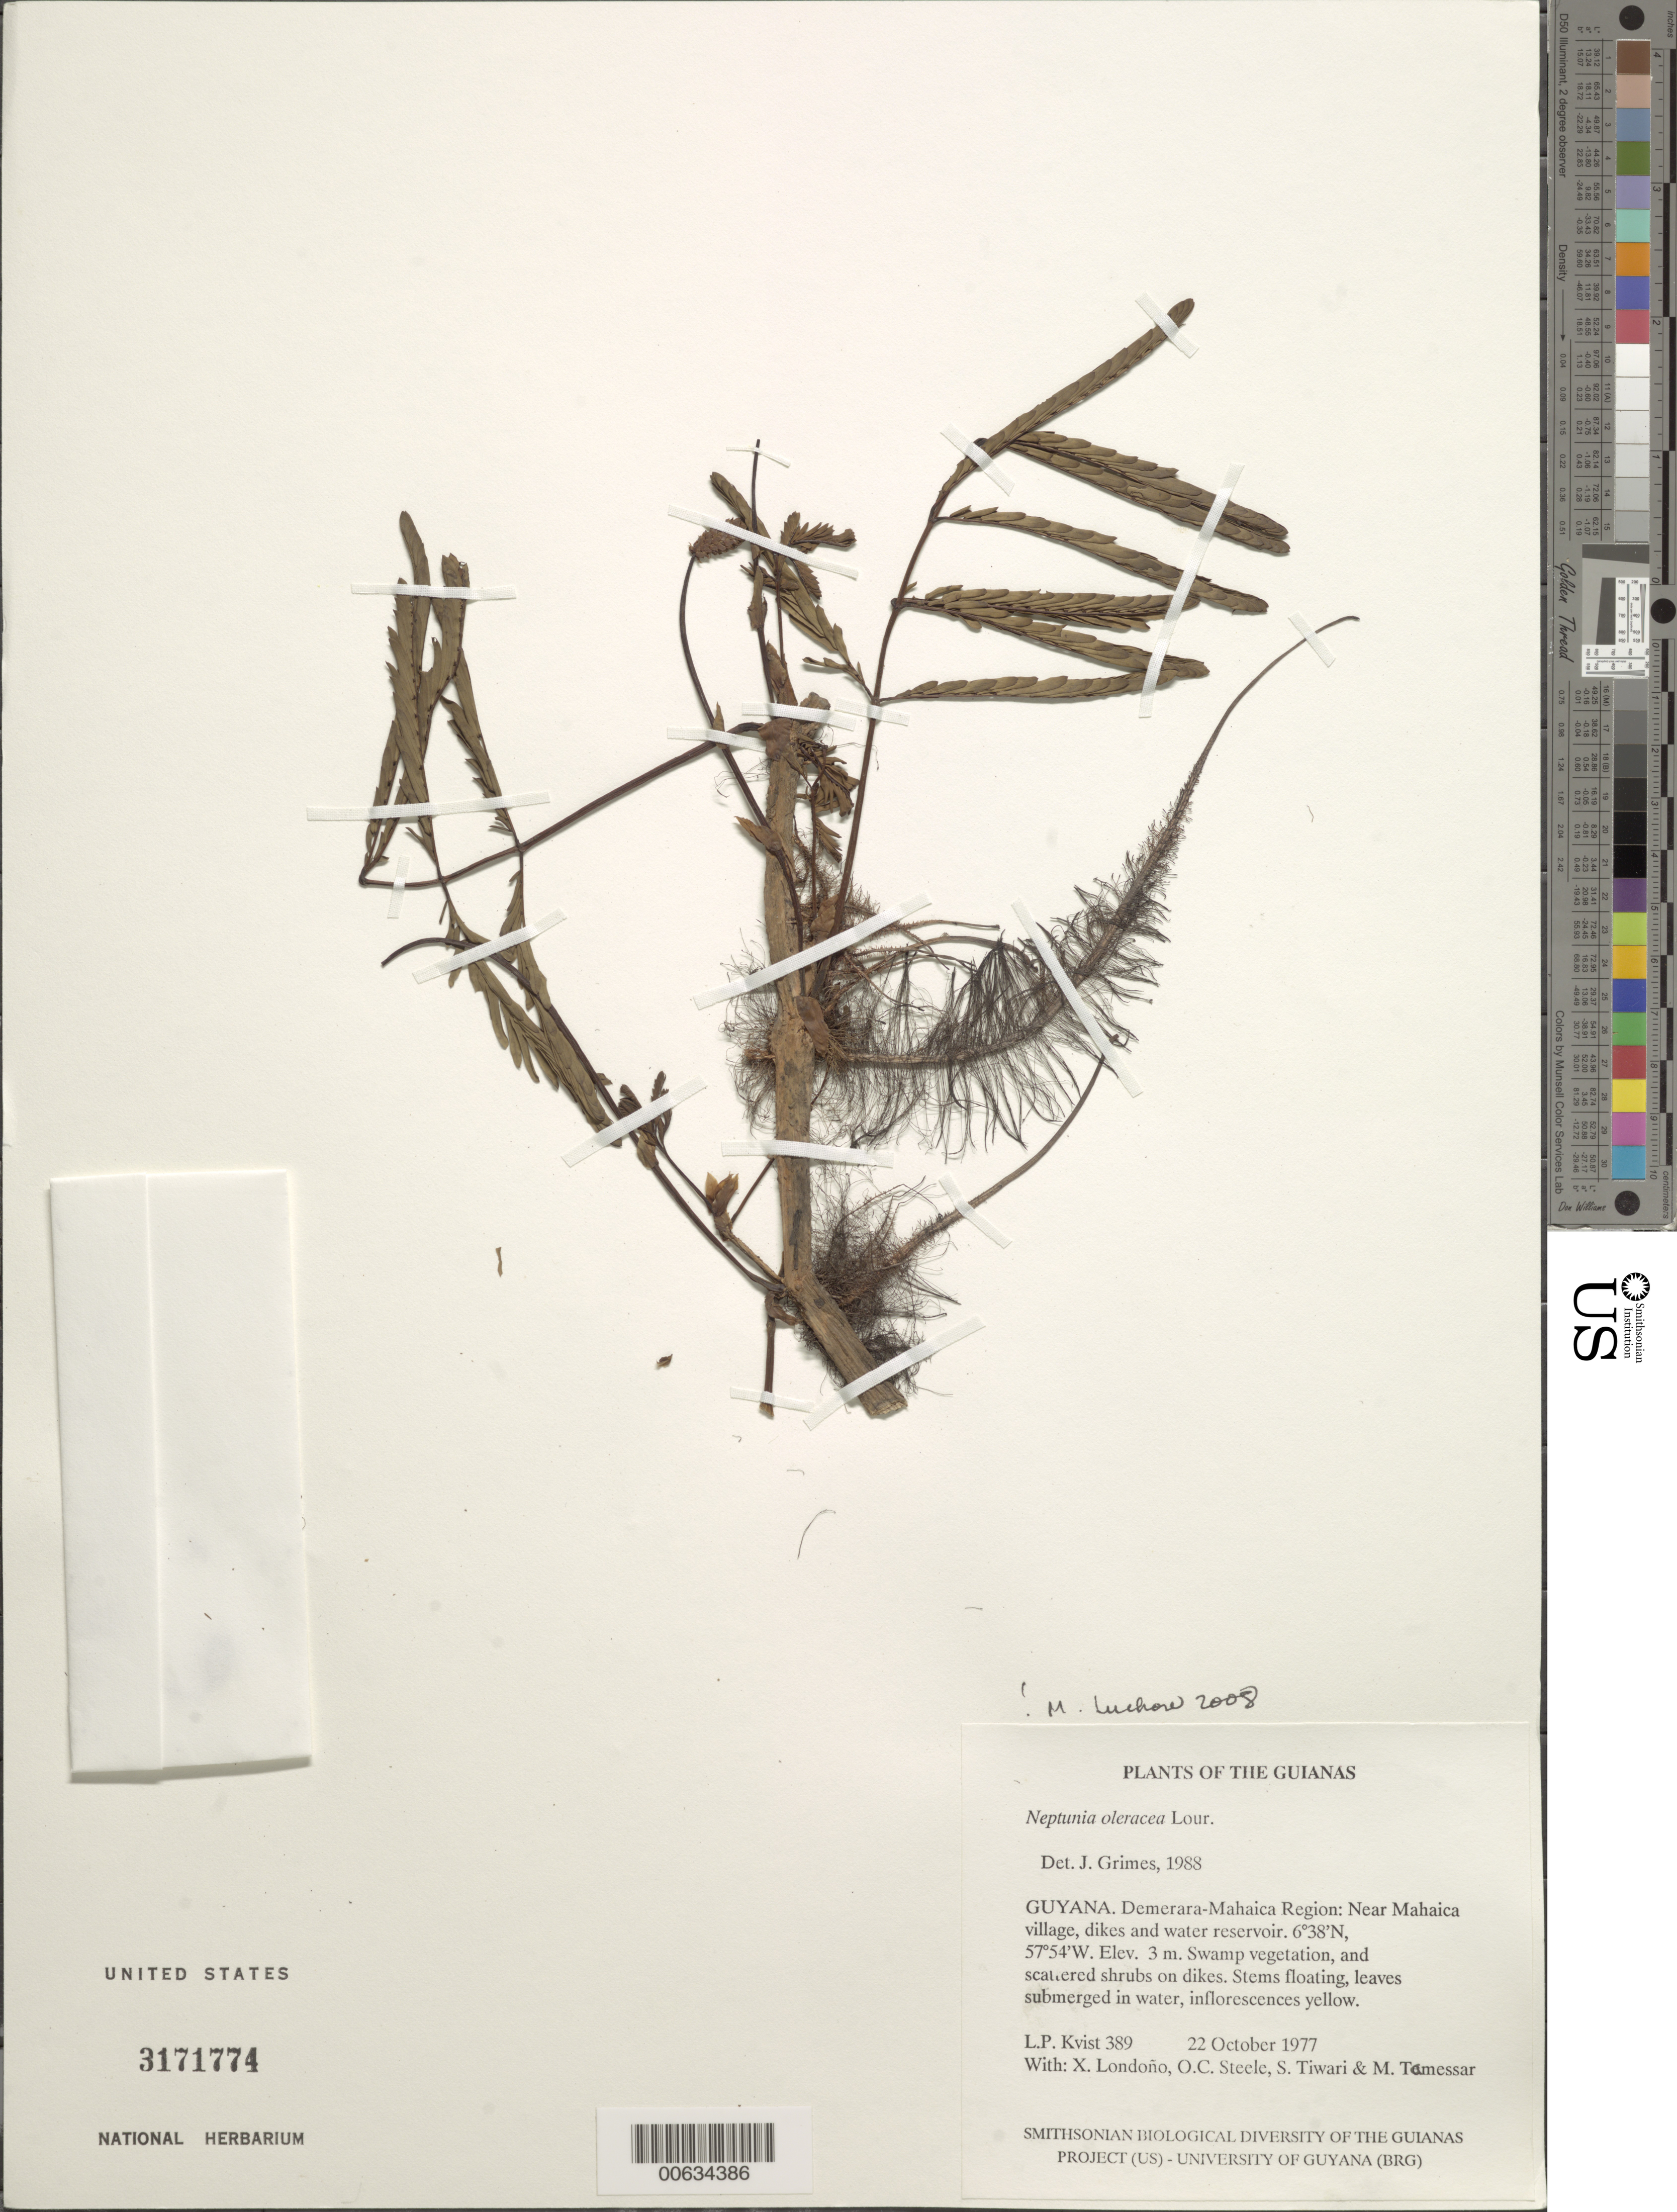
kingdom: Plantae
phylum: Tracheophyta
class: Magnoliopsida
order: Fabales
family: Fabaceae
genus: Neptunia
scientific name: Neptunia oleracea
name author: Lour.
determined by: Grimes, J.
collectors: L. P. Kvist, X. Londoño, O. C. Steele, S. Tiwari & M. Tamessar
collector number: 389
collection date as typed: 22 October 1987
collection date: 1987-10-22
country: Guyana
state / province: Demerara-Mahaica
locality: Near Mahaica village, dikes and water reservoir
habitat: Swamp vegetation, and scattered shrubs on dikes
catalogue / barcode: US 3171774